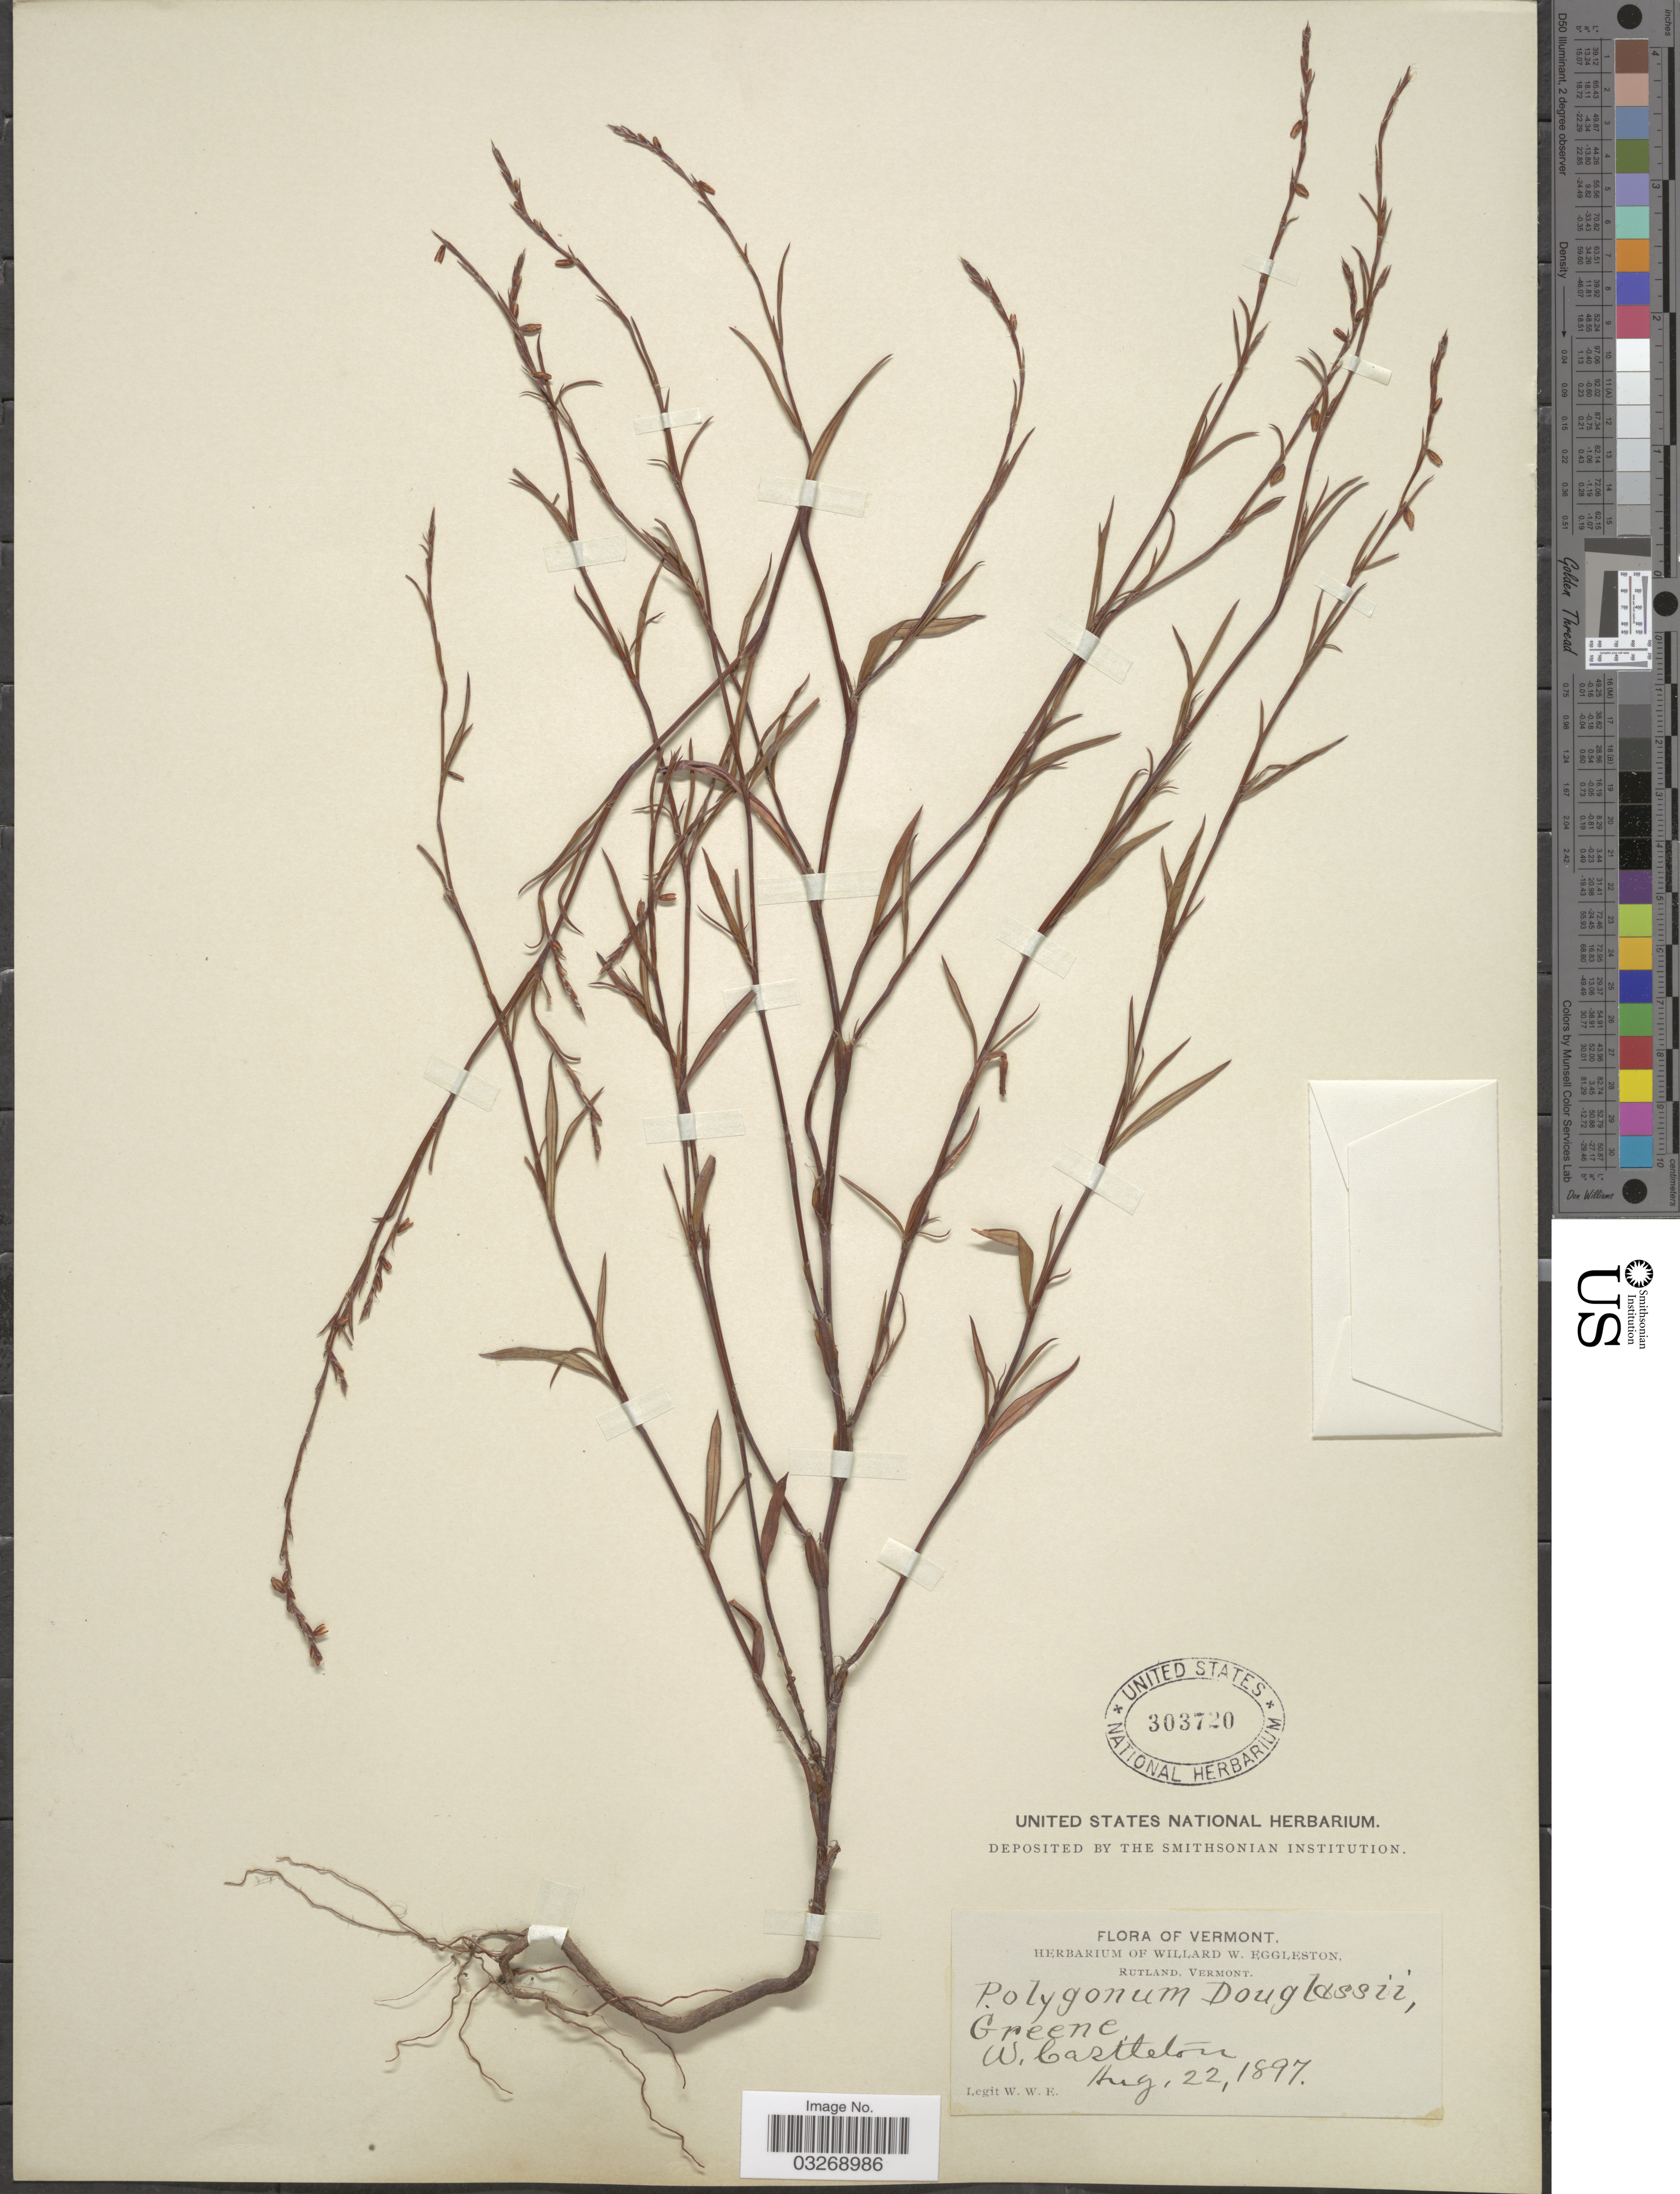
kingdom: Plantae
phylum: Tracheophyta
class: Magnoliopsida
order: Caryophyllales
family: Polygonaceae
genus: Polygonum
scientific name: Polygonum douglasii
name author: Greene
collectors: W. W. Eggleston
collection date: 1897-08-22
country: United States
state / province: Vermont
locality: W. Castleton.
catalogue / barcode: US 303720